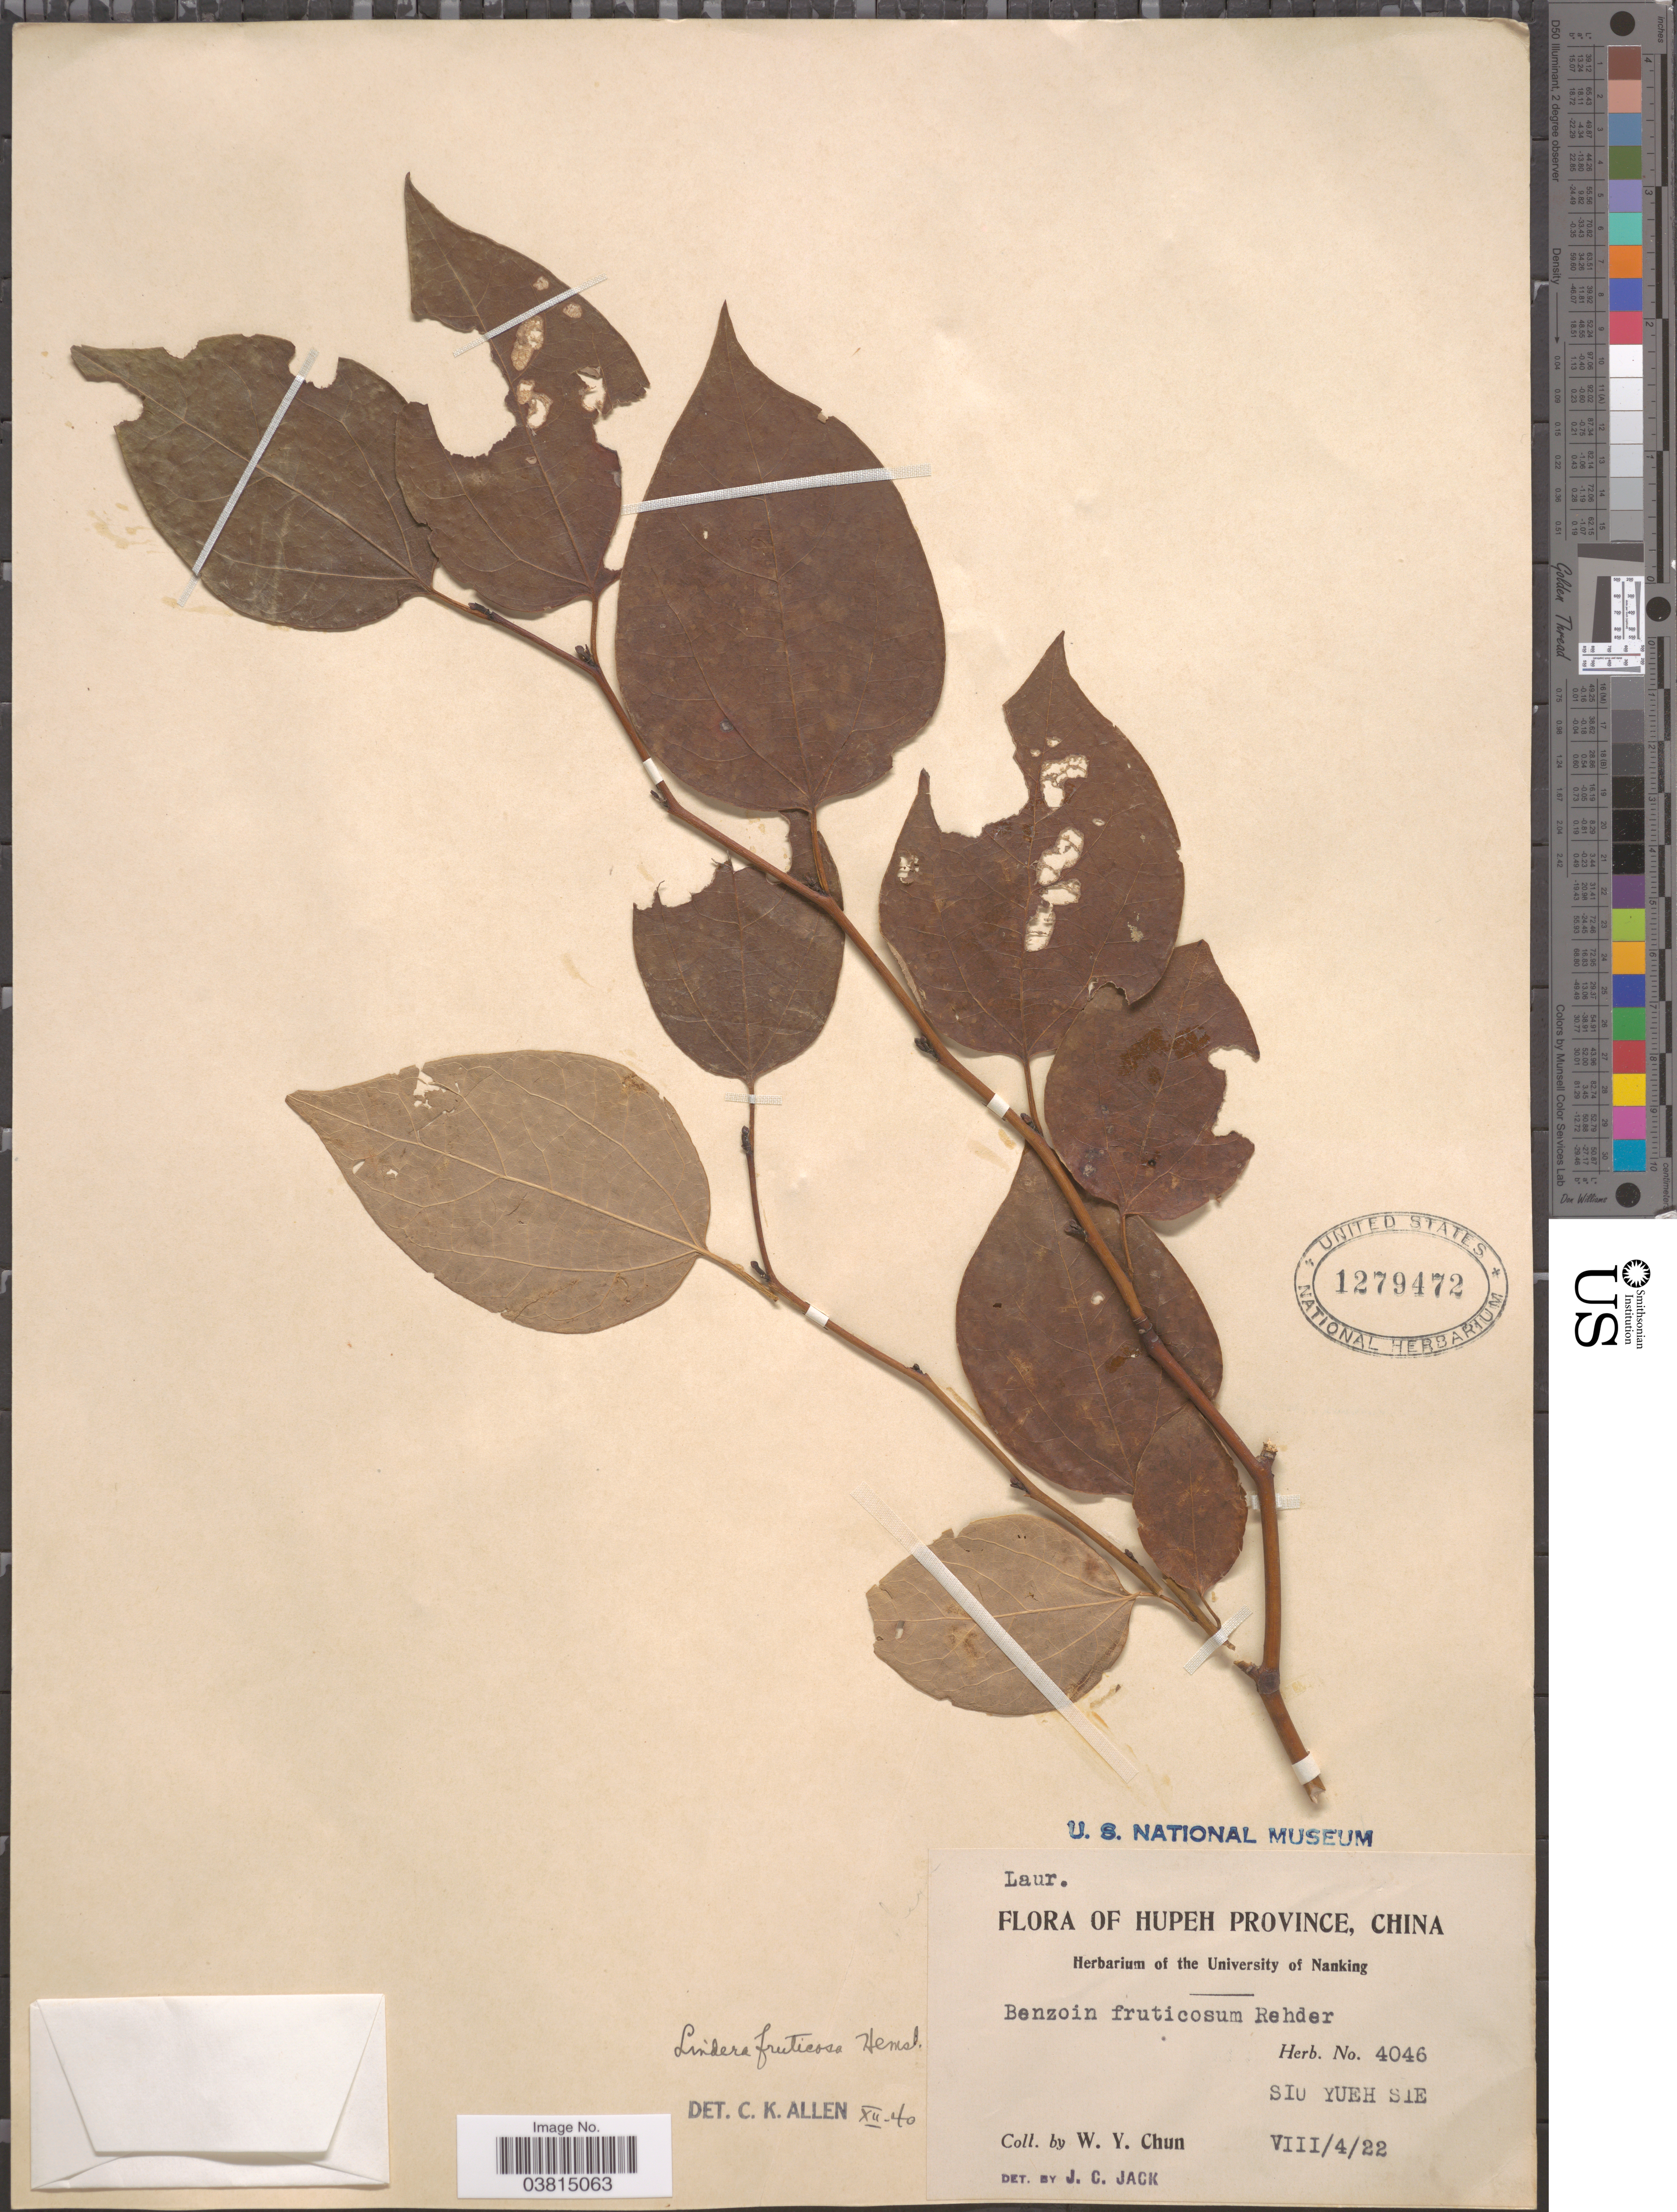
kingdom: Plantae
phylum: Tracheophyta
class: Magnoliopsida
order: Laurales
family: Lauraceae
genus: Lindera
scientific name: Lindera fruticosa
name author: Hemsl.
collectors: W. Y. Chun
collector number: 4046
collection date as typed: Transcribed d/m/y: 4/8/22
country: China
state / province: Hubei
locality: Hupeh Province. Siu Yueh Sie.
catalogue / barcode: US 1279472